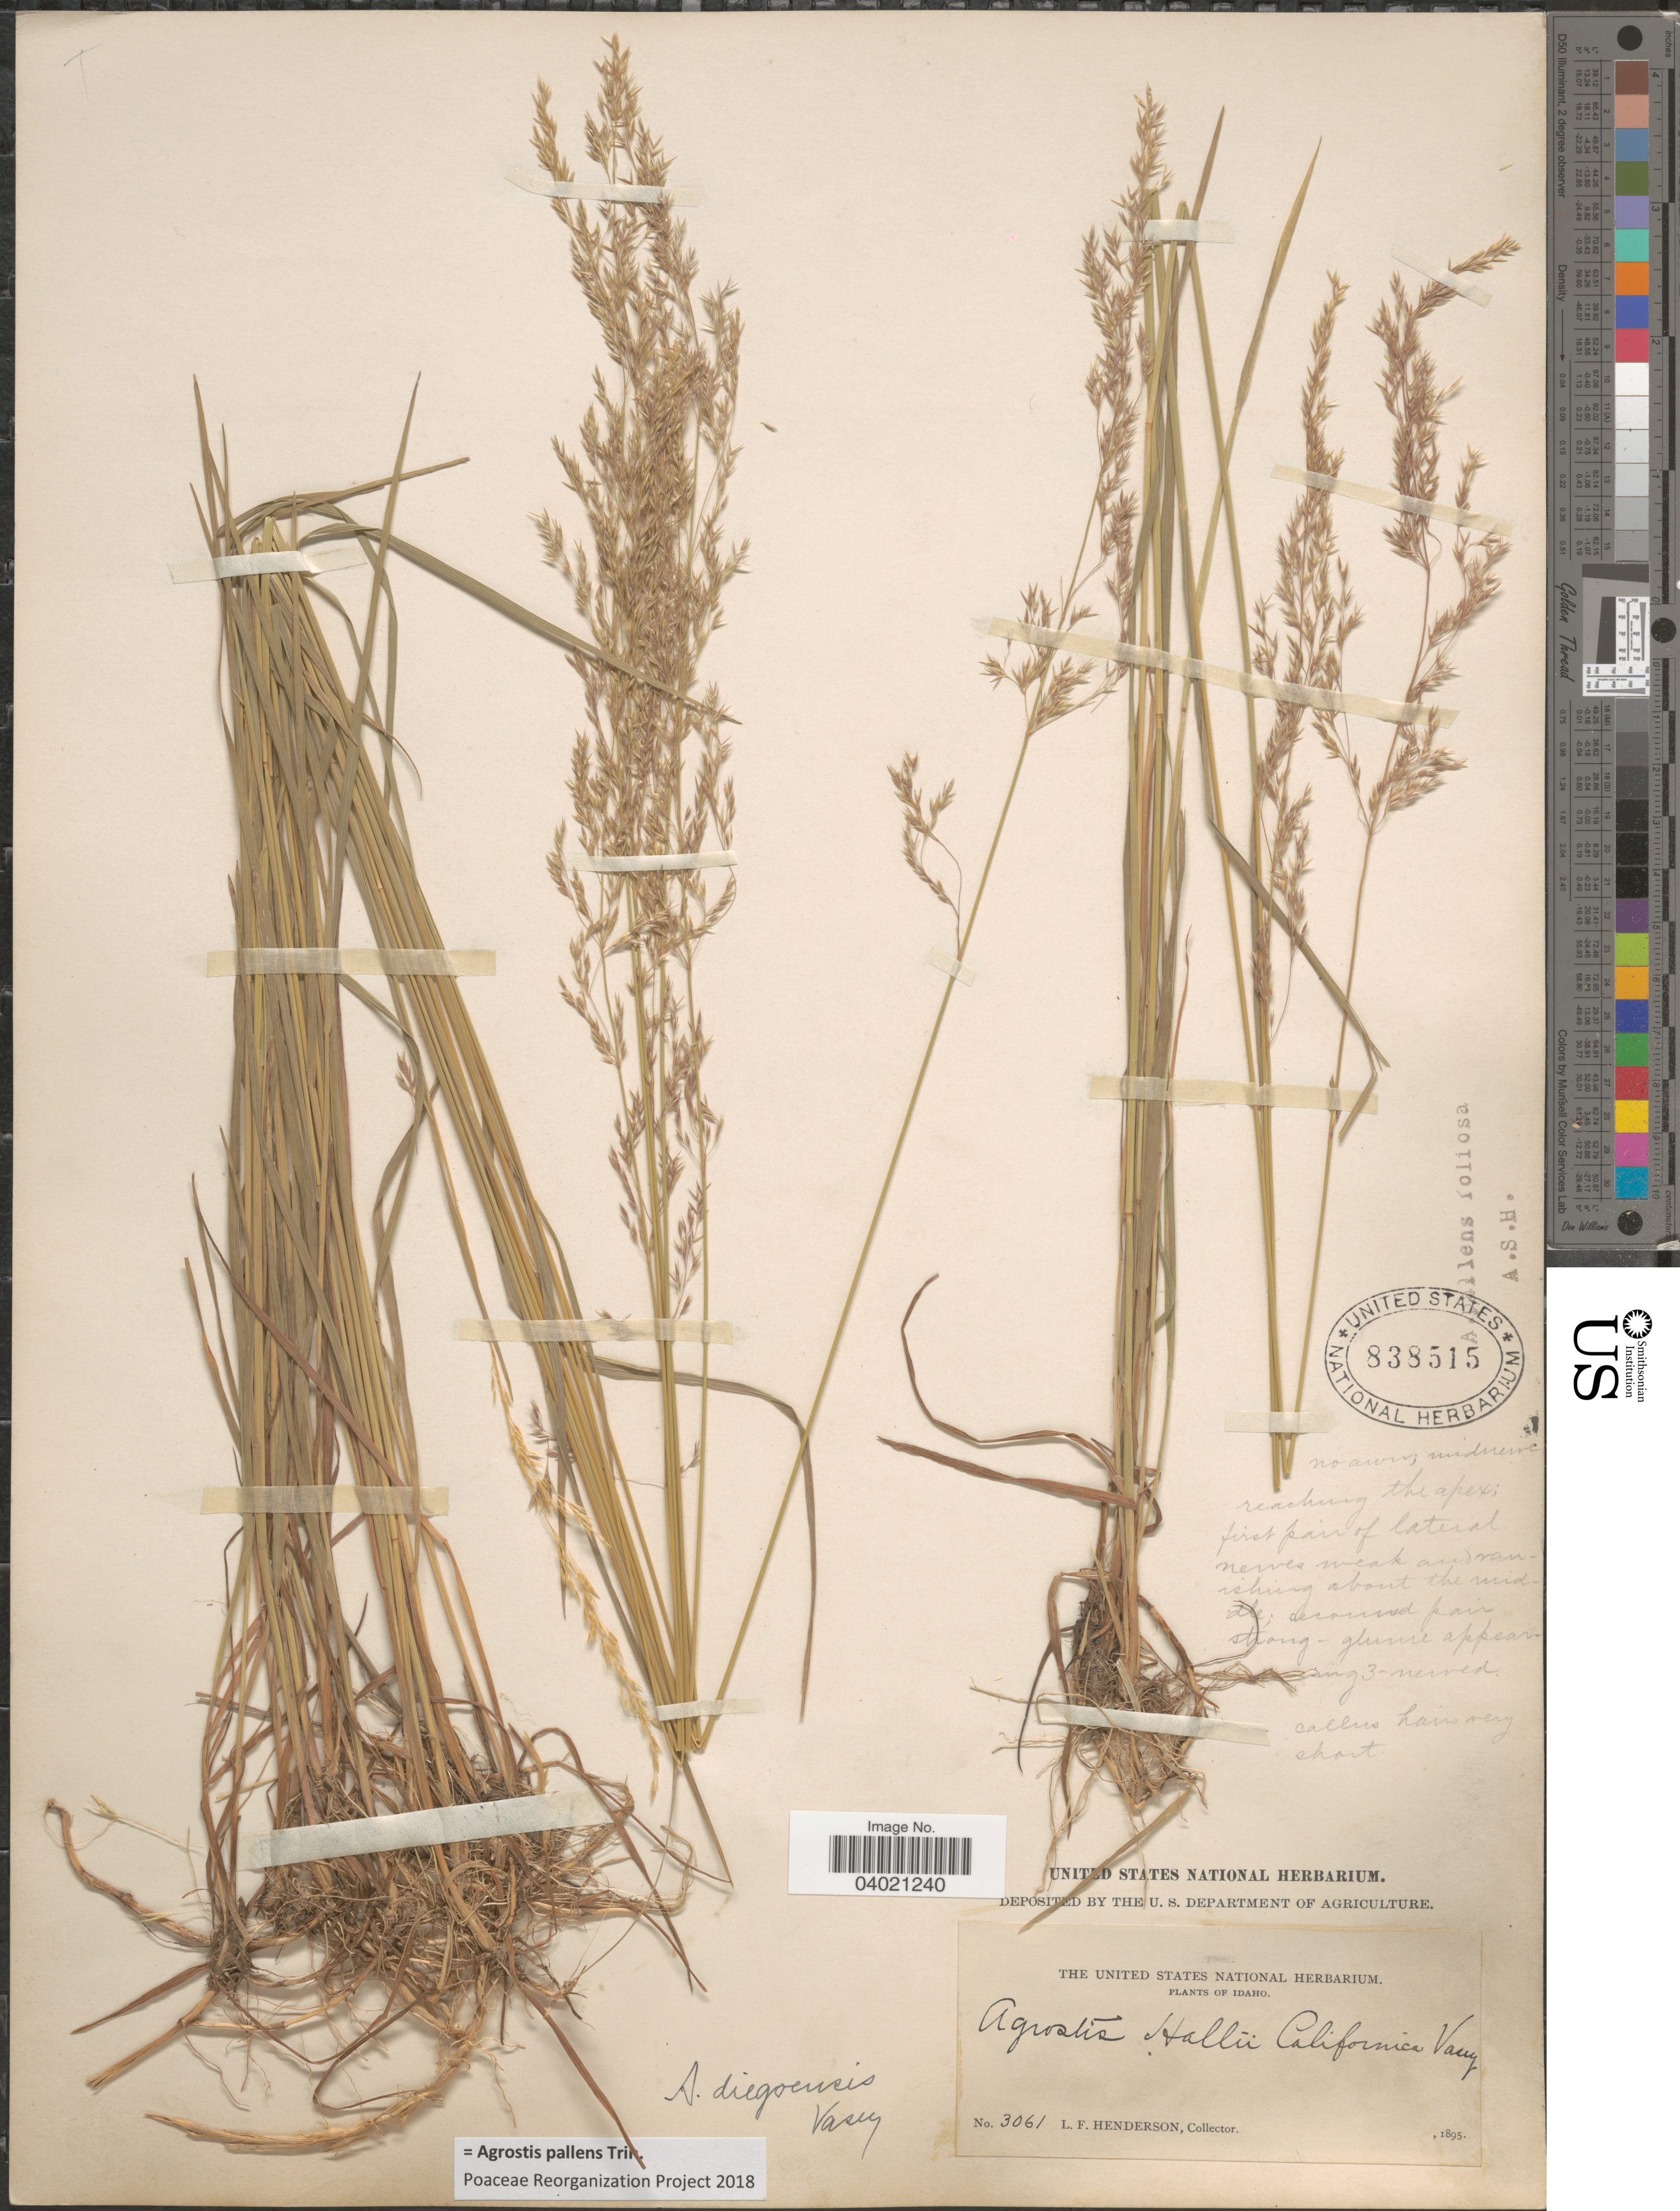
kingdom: Plantae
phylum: Tracheophyta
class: Liliopsida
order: Poales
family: Poaceae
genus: Agrostis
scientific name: Agrostis pallens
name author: Trin.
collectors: L. Henderson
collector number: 3061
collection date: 1895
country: United States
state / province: Idaho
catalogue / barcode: US 838515